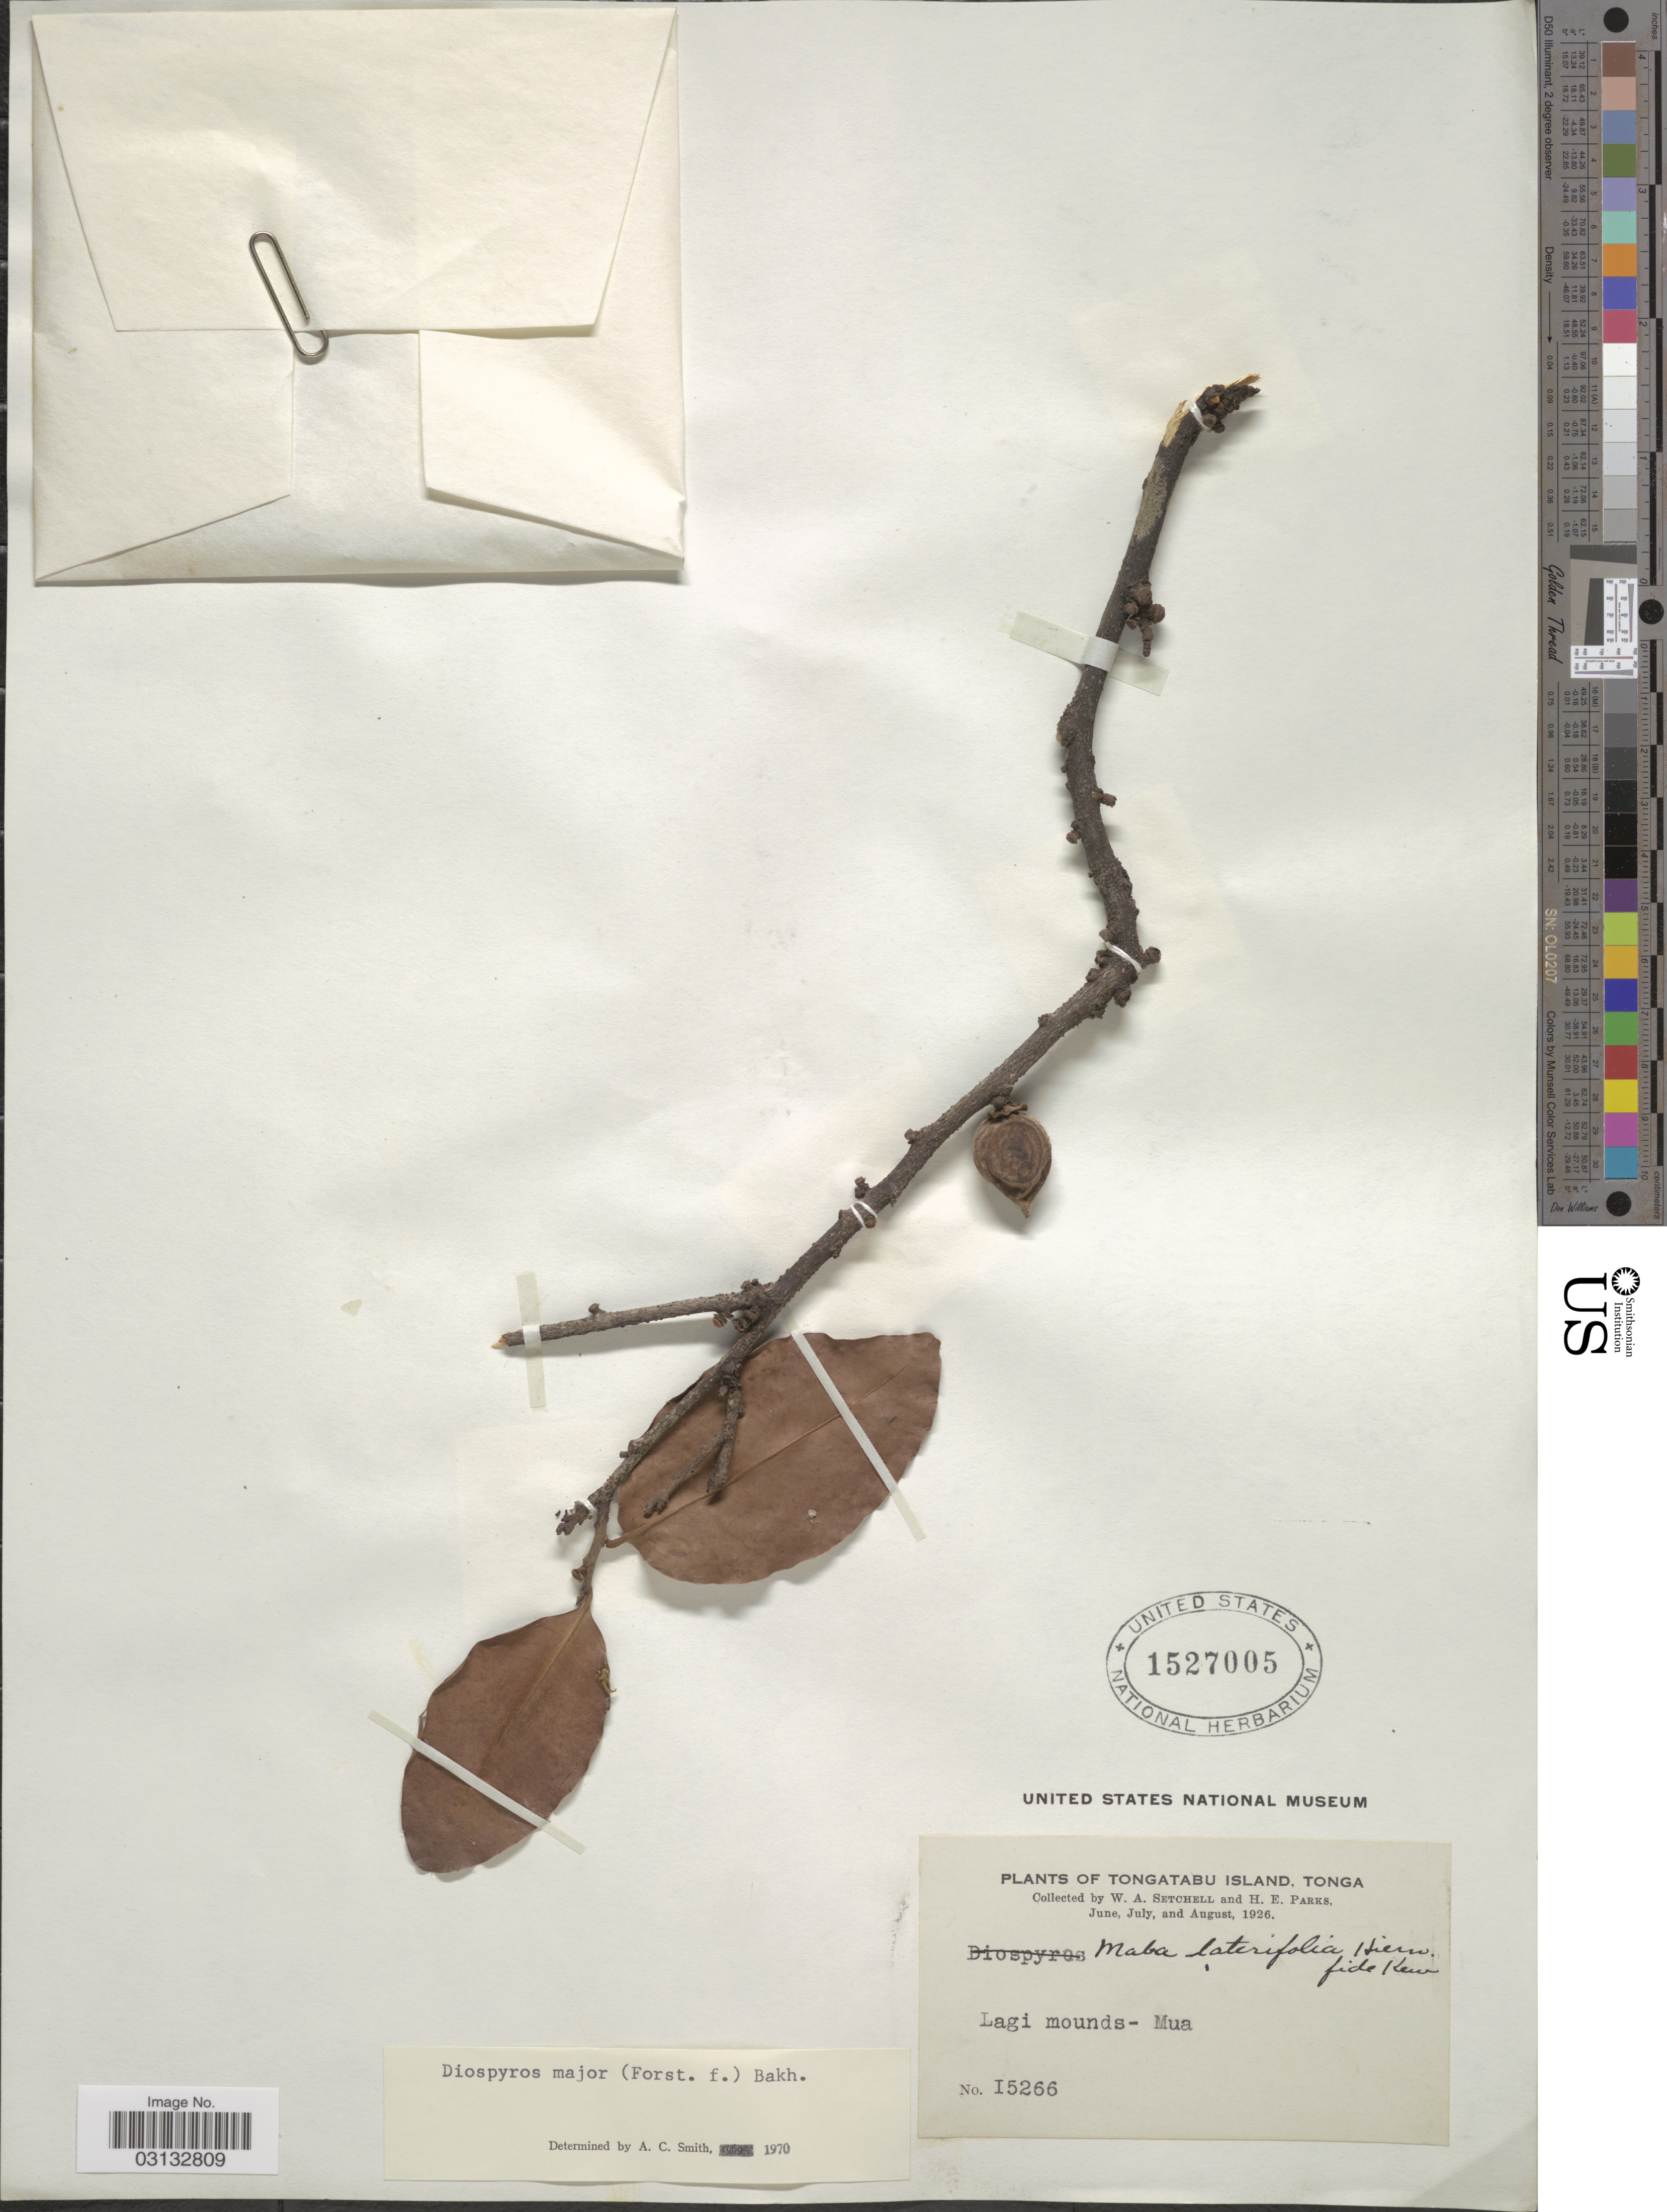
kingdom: Plantae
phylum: Tracheophyta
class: Magnoliopsida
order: Ericales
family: Ebenaceae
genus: Diospyros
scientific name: Diospyros major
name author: (G. Forst.) Bakh.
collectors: W. Setchell & H. E. Parks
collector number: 15266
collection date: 1926-06/1926-08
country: Tonga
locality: Tongatabu Island, Lagi mounds - Mua.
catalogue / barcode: US 1527005